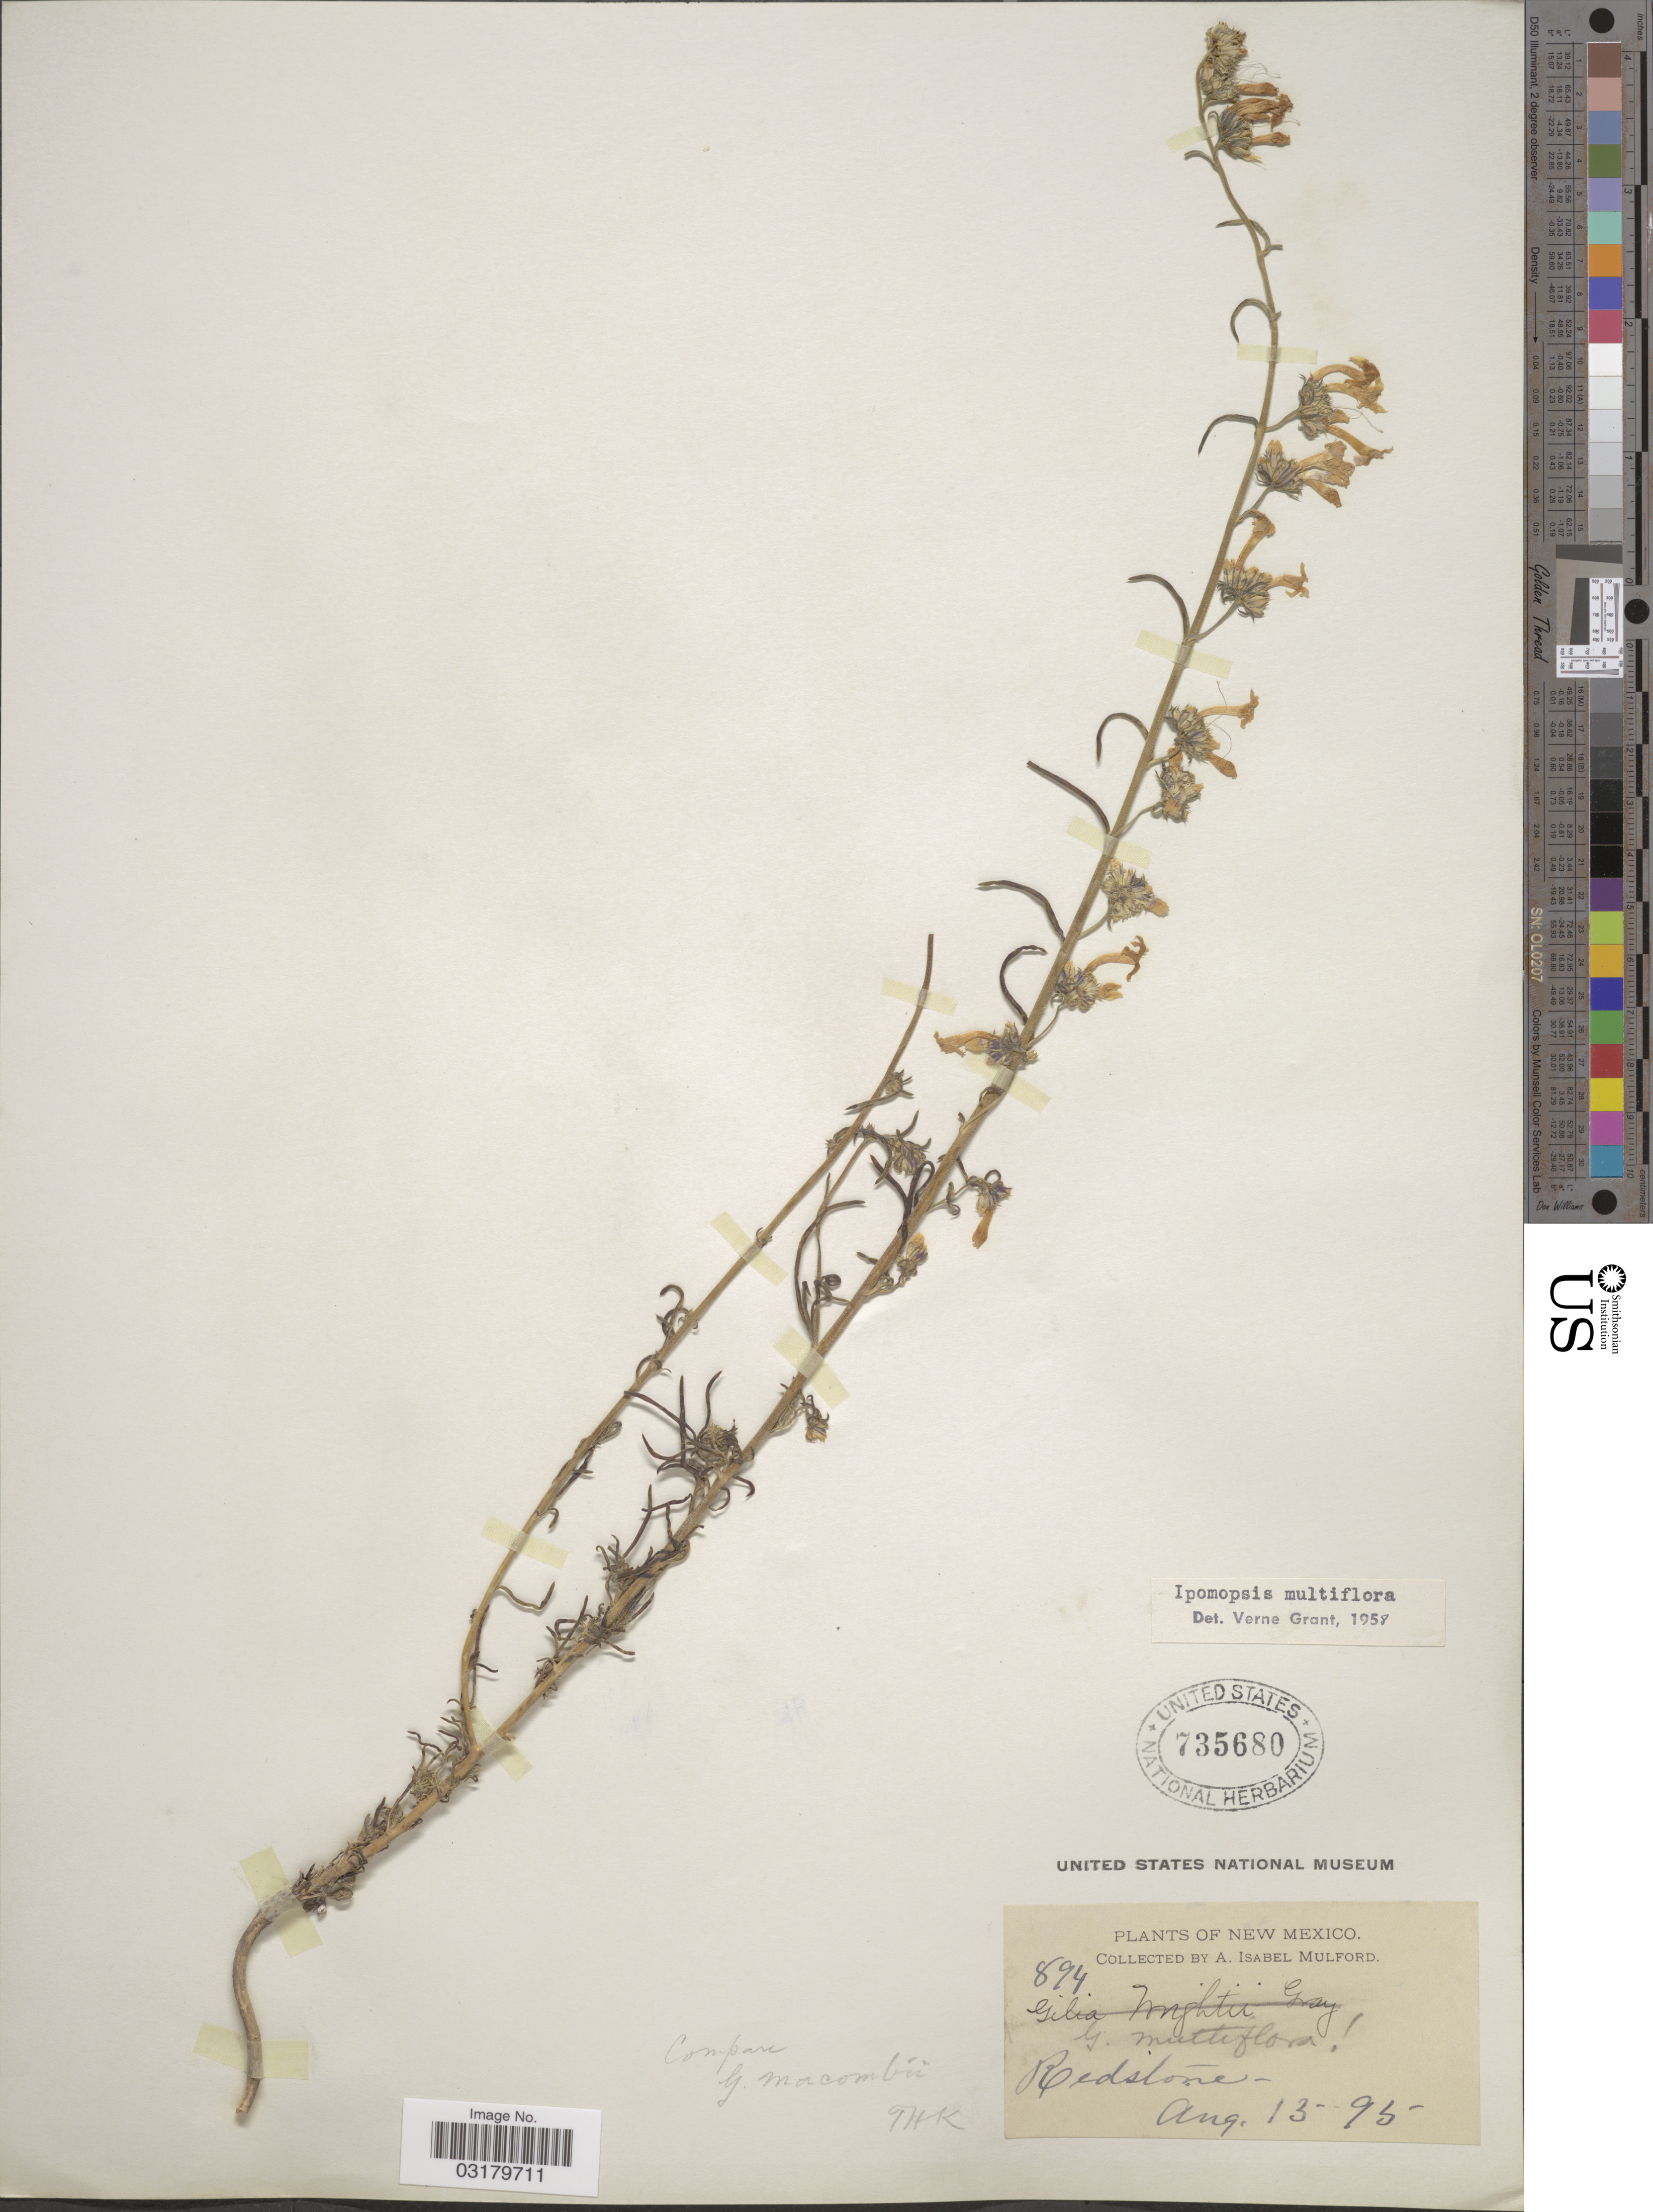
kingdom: Plantae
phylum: Tracheophyta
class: Magnoliopsida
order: Ericales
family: Polemoniaceae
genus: Ipomopsis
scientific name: Ipomopsis multiflora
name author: (Nutt.) V.E. Grant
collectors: A. Mulford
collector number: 894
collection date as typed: Transcribed d/m/y: 13/8/95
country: United States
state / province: New Mexico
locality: Redstone.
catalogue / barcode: US 735680